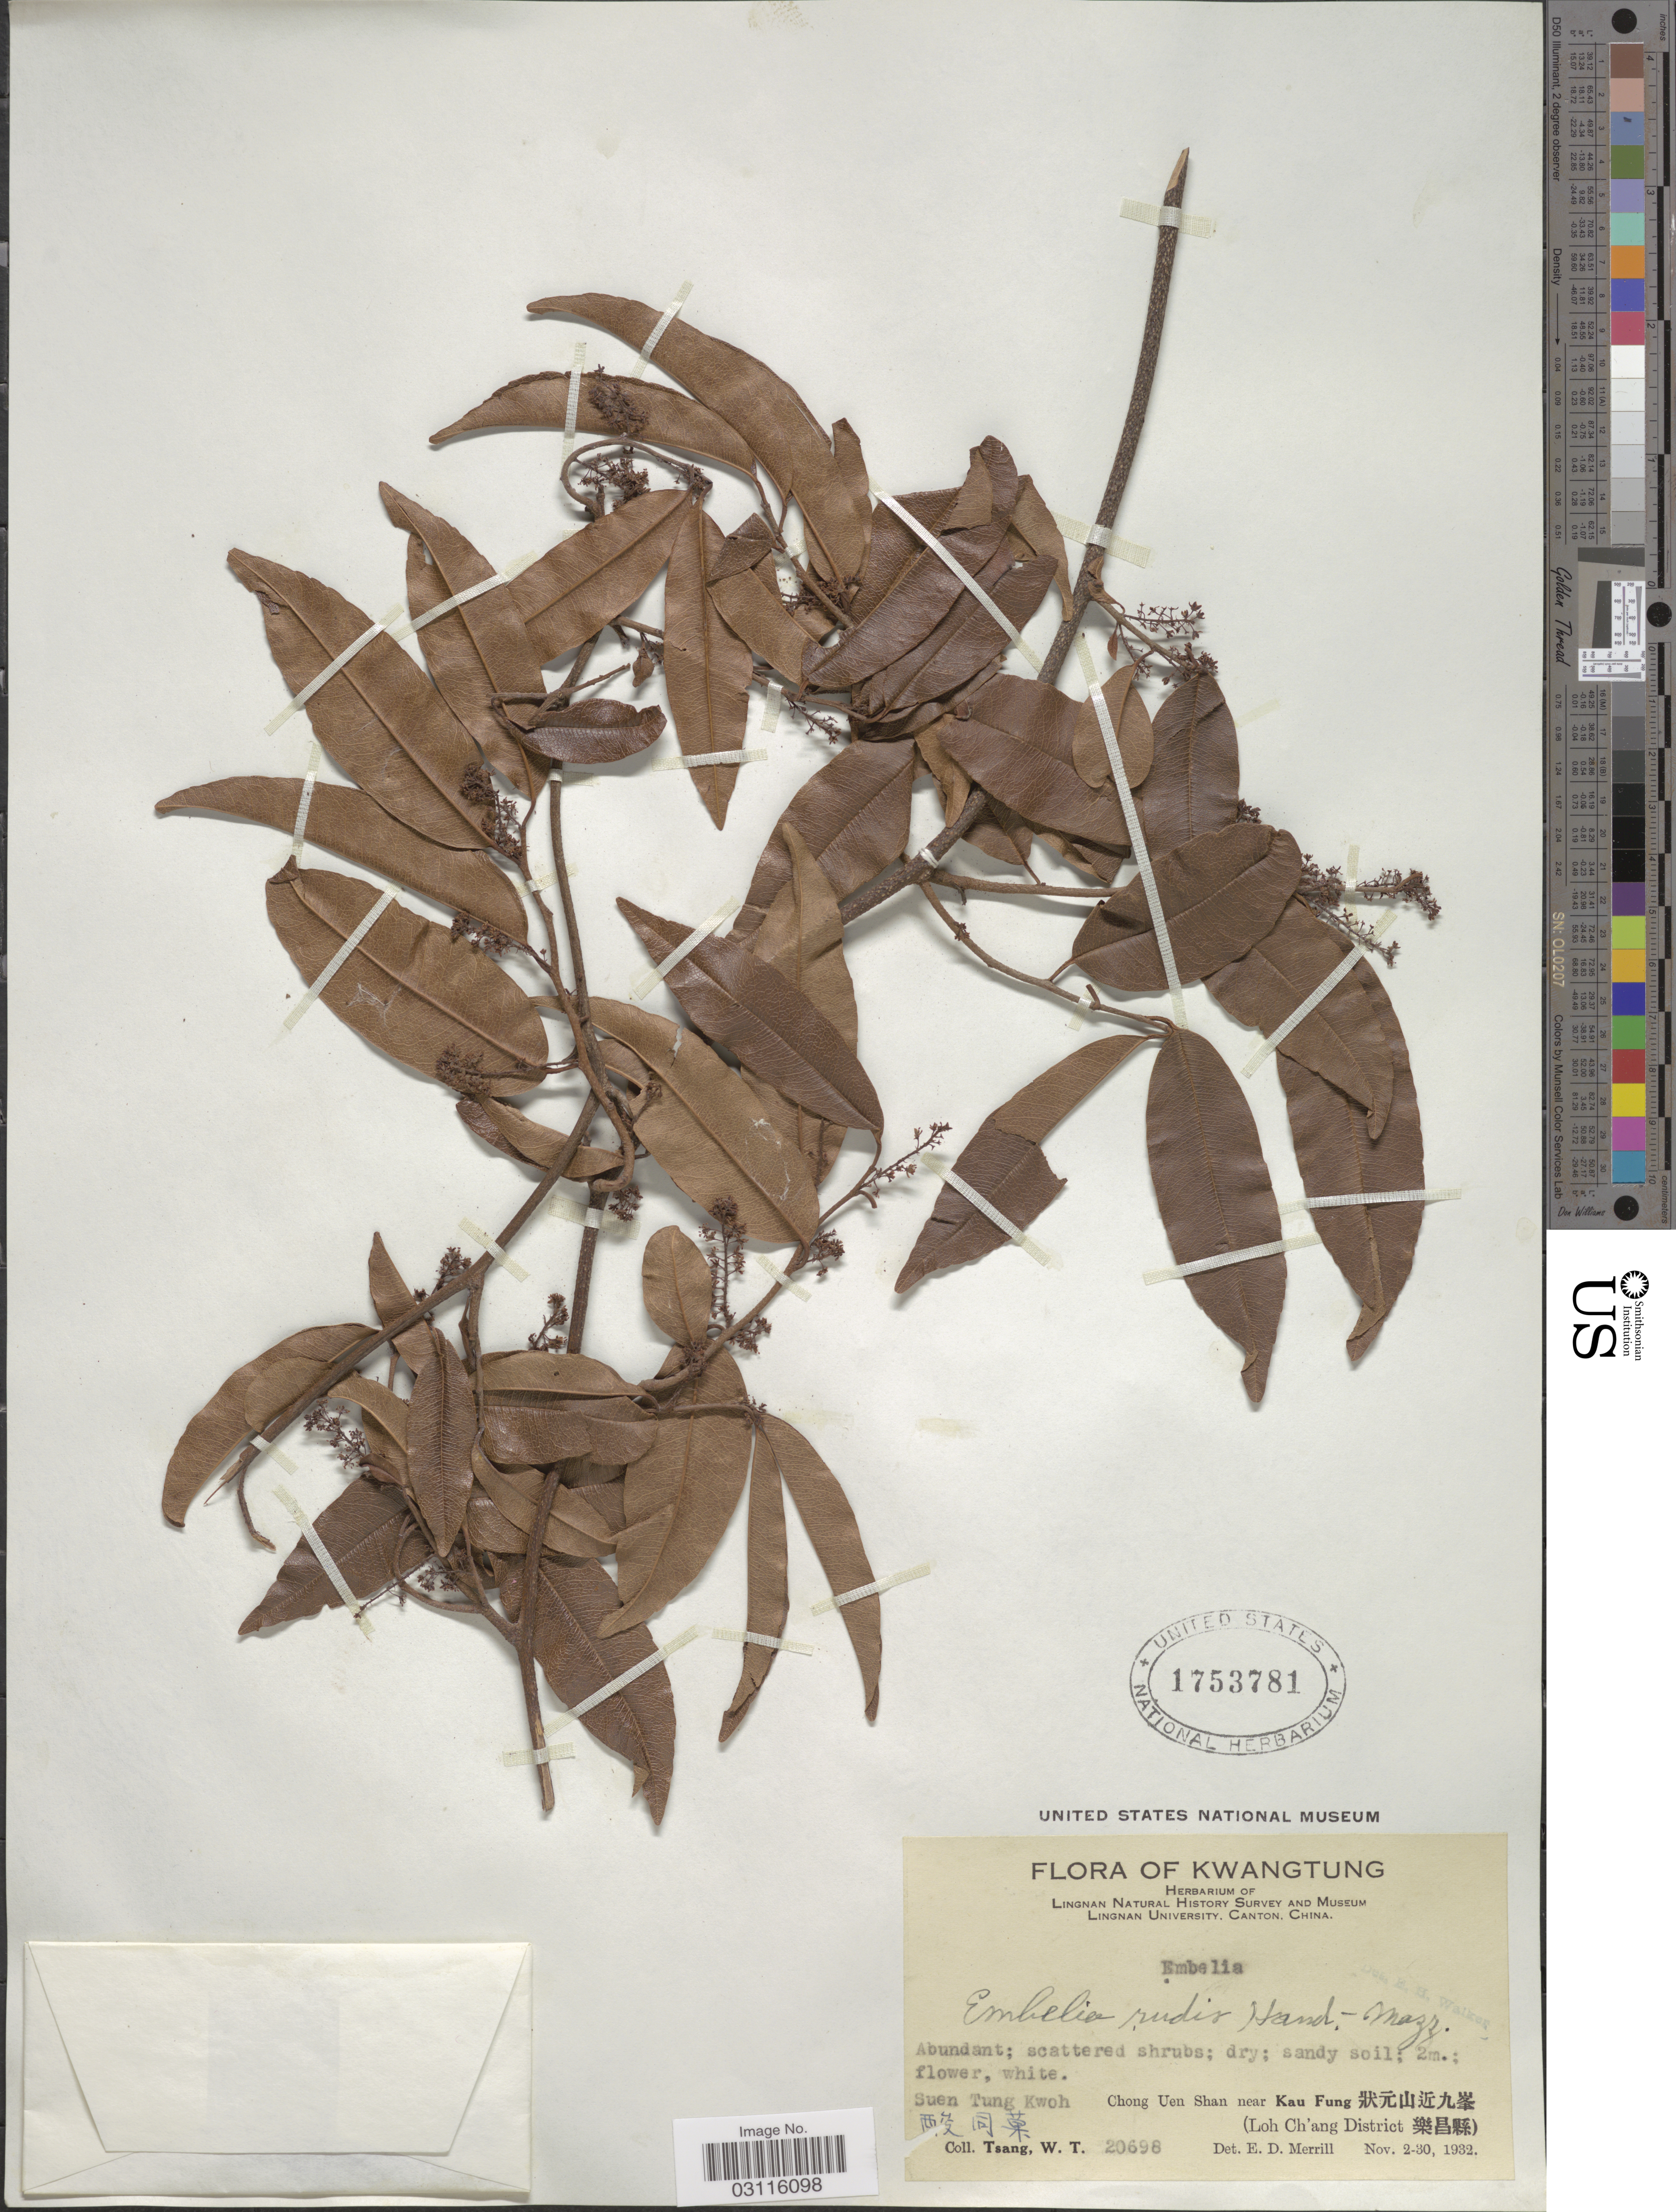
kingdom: Plantae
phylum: Tracheophyta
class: Magnoliopsida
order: Ericales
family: Primulaceae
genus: Embelia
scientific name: Embelia rudis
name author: Hand.-Mazz.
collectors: W. T. Tsang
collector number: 20698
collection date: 1932-11-02/1932-11-30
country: China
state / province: Guangdong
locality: Kwangtung, Suen Tung Kwoh, Chong Uen Shan near Kau Fung X, (Loh Ch'ang District X).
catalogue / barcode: US 1753781